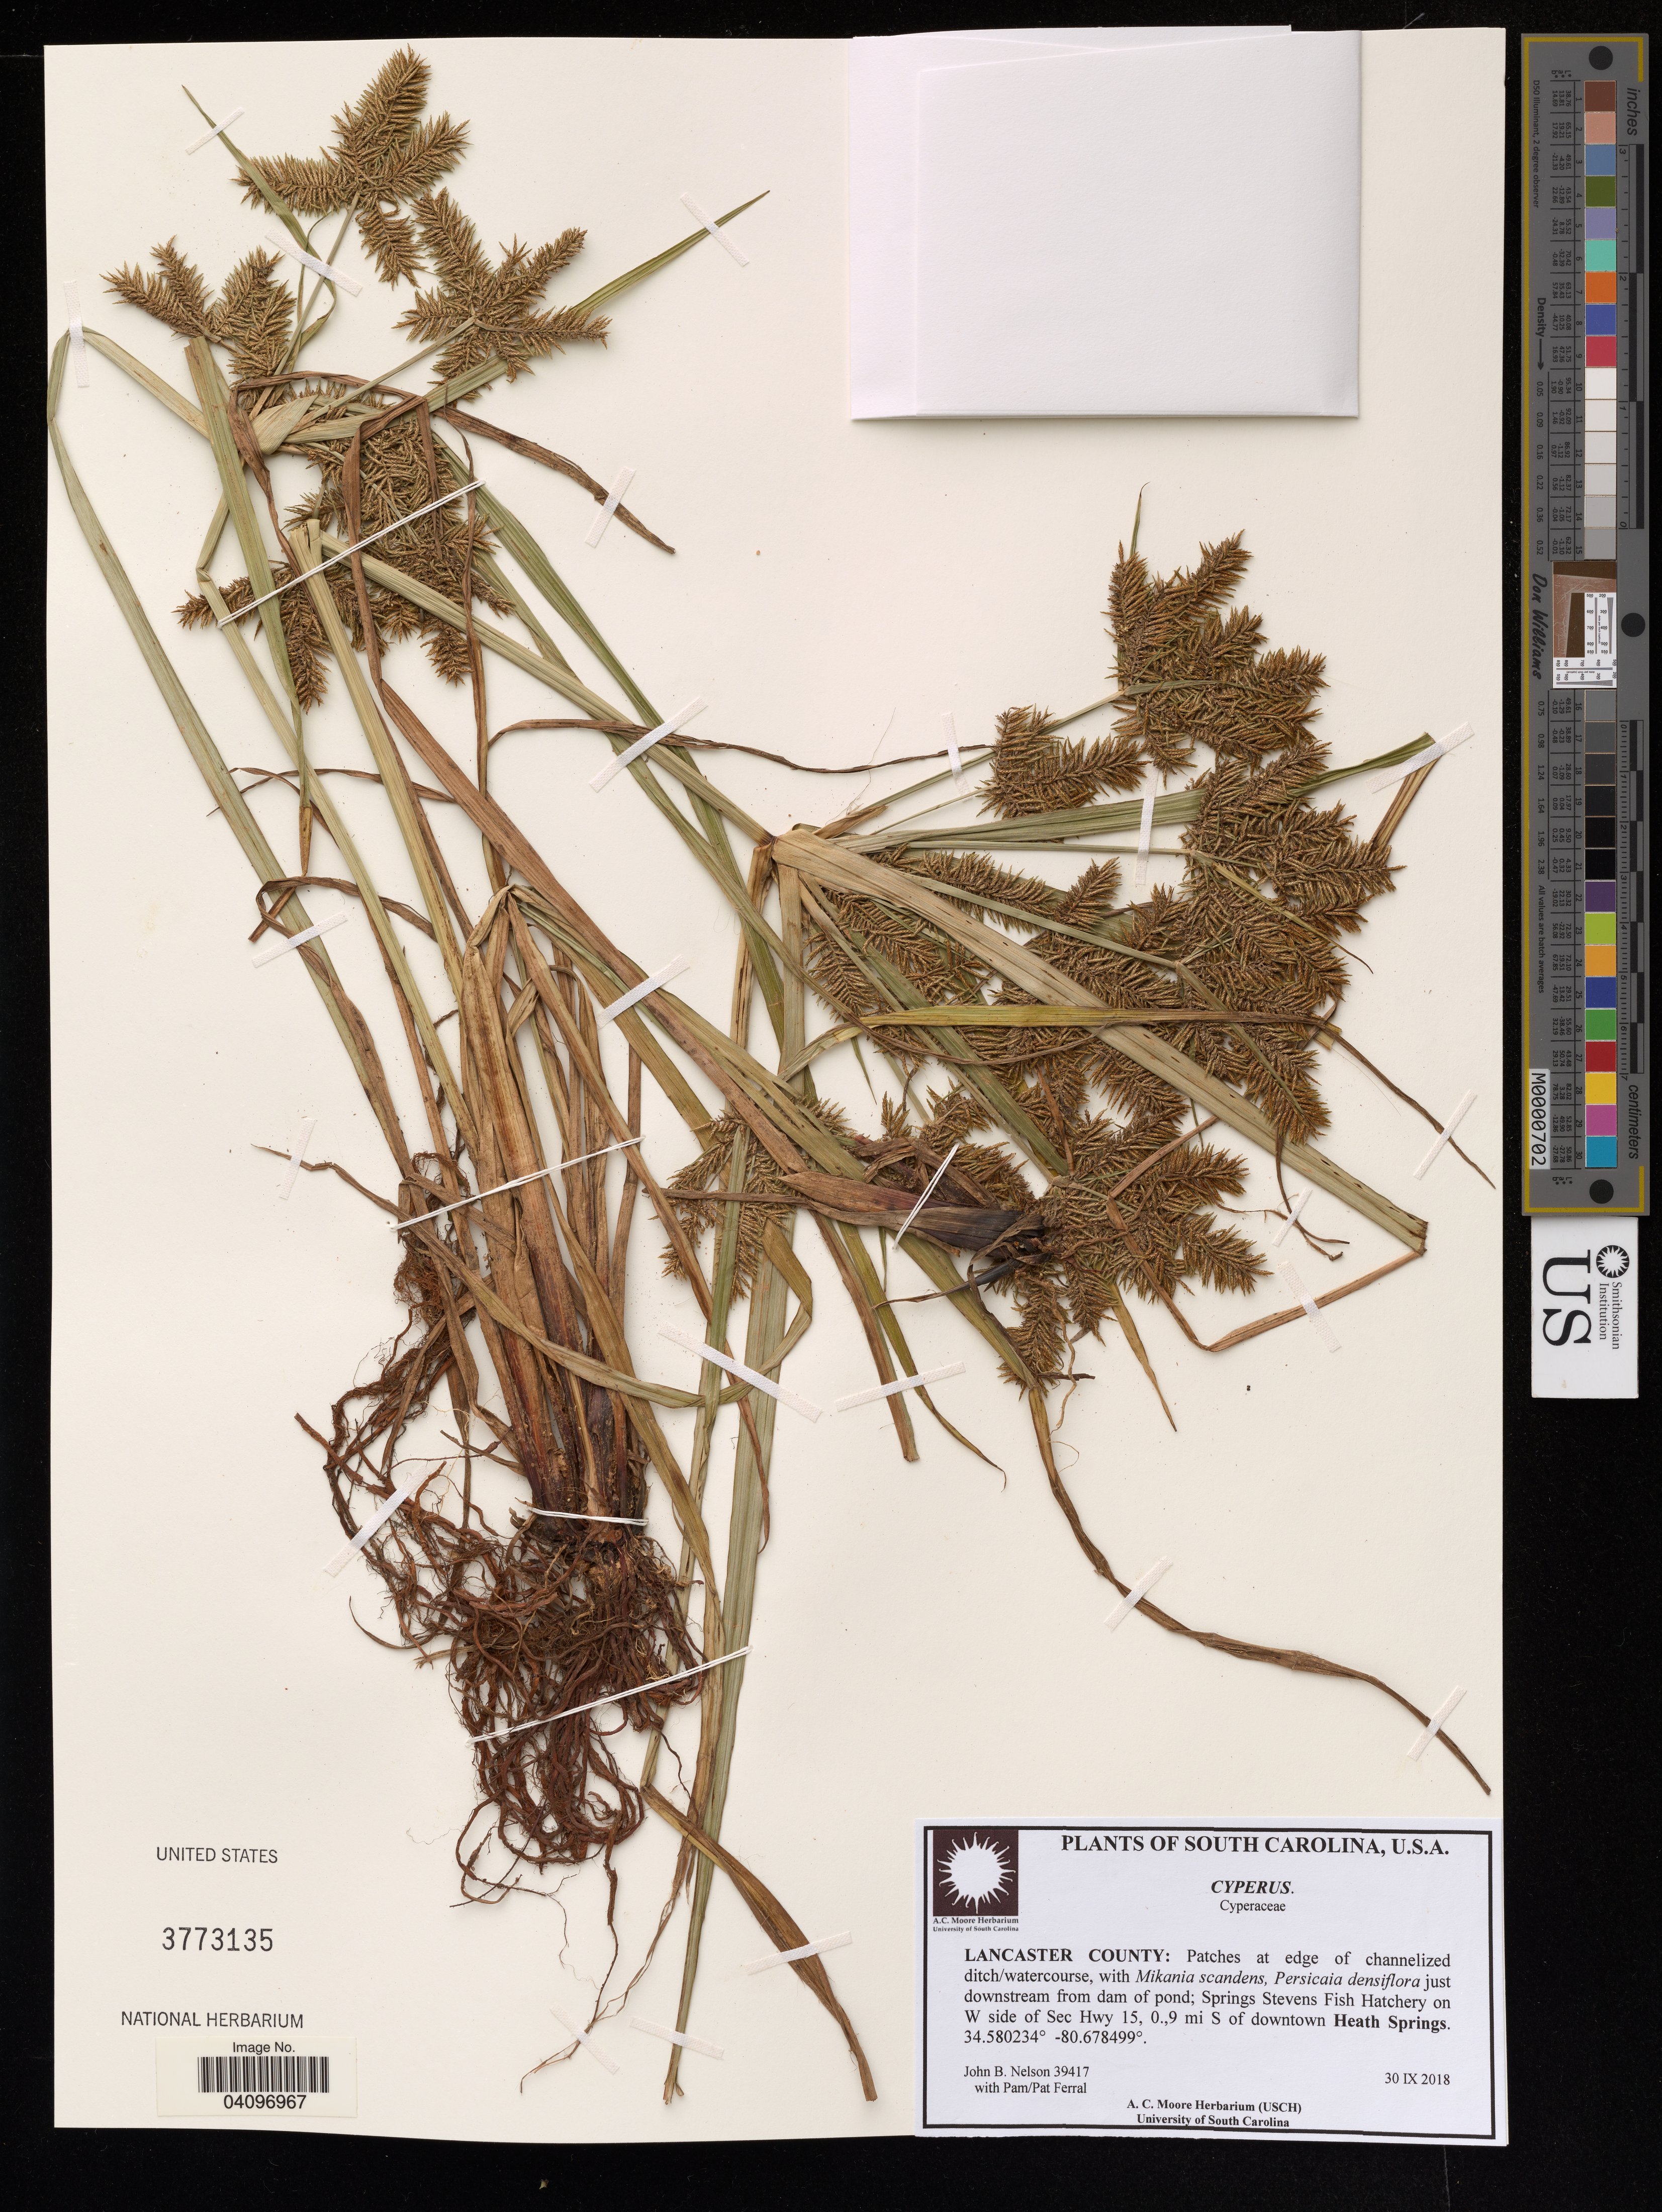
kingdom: Plantae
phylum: Tracheophyta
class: Liliopsida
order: Poales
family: Cyperaceae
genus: Cyperus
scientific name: Cyperus sp.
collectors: J. Nelson & P. Ferral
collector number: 39417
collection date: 2018-09-30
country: United States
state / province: South Carolina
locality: Lancaster County. Just downstream from dam of pond; Springs Stevens Fish Hatchery on W side of Sec Hwy 15, 0.,9 mi S of downtown Heath Springs.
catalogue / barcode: US 3773135